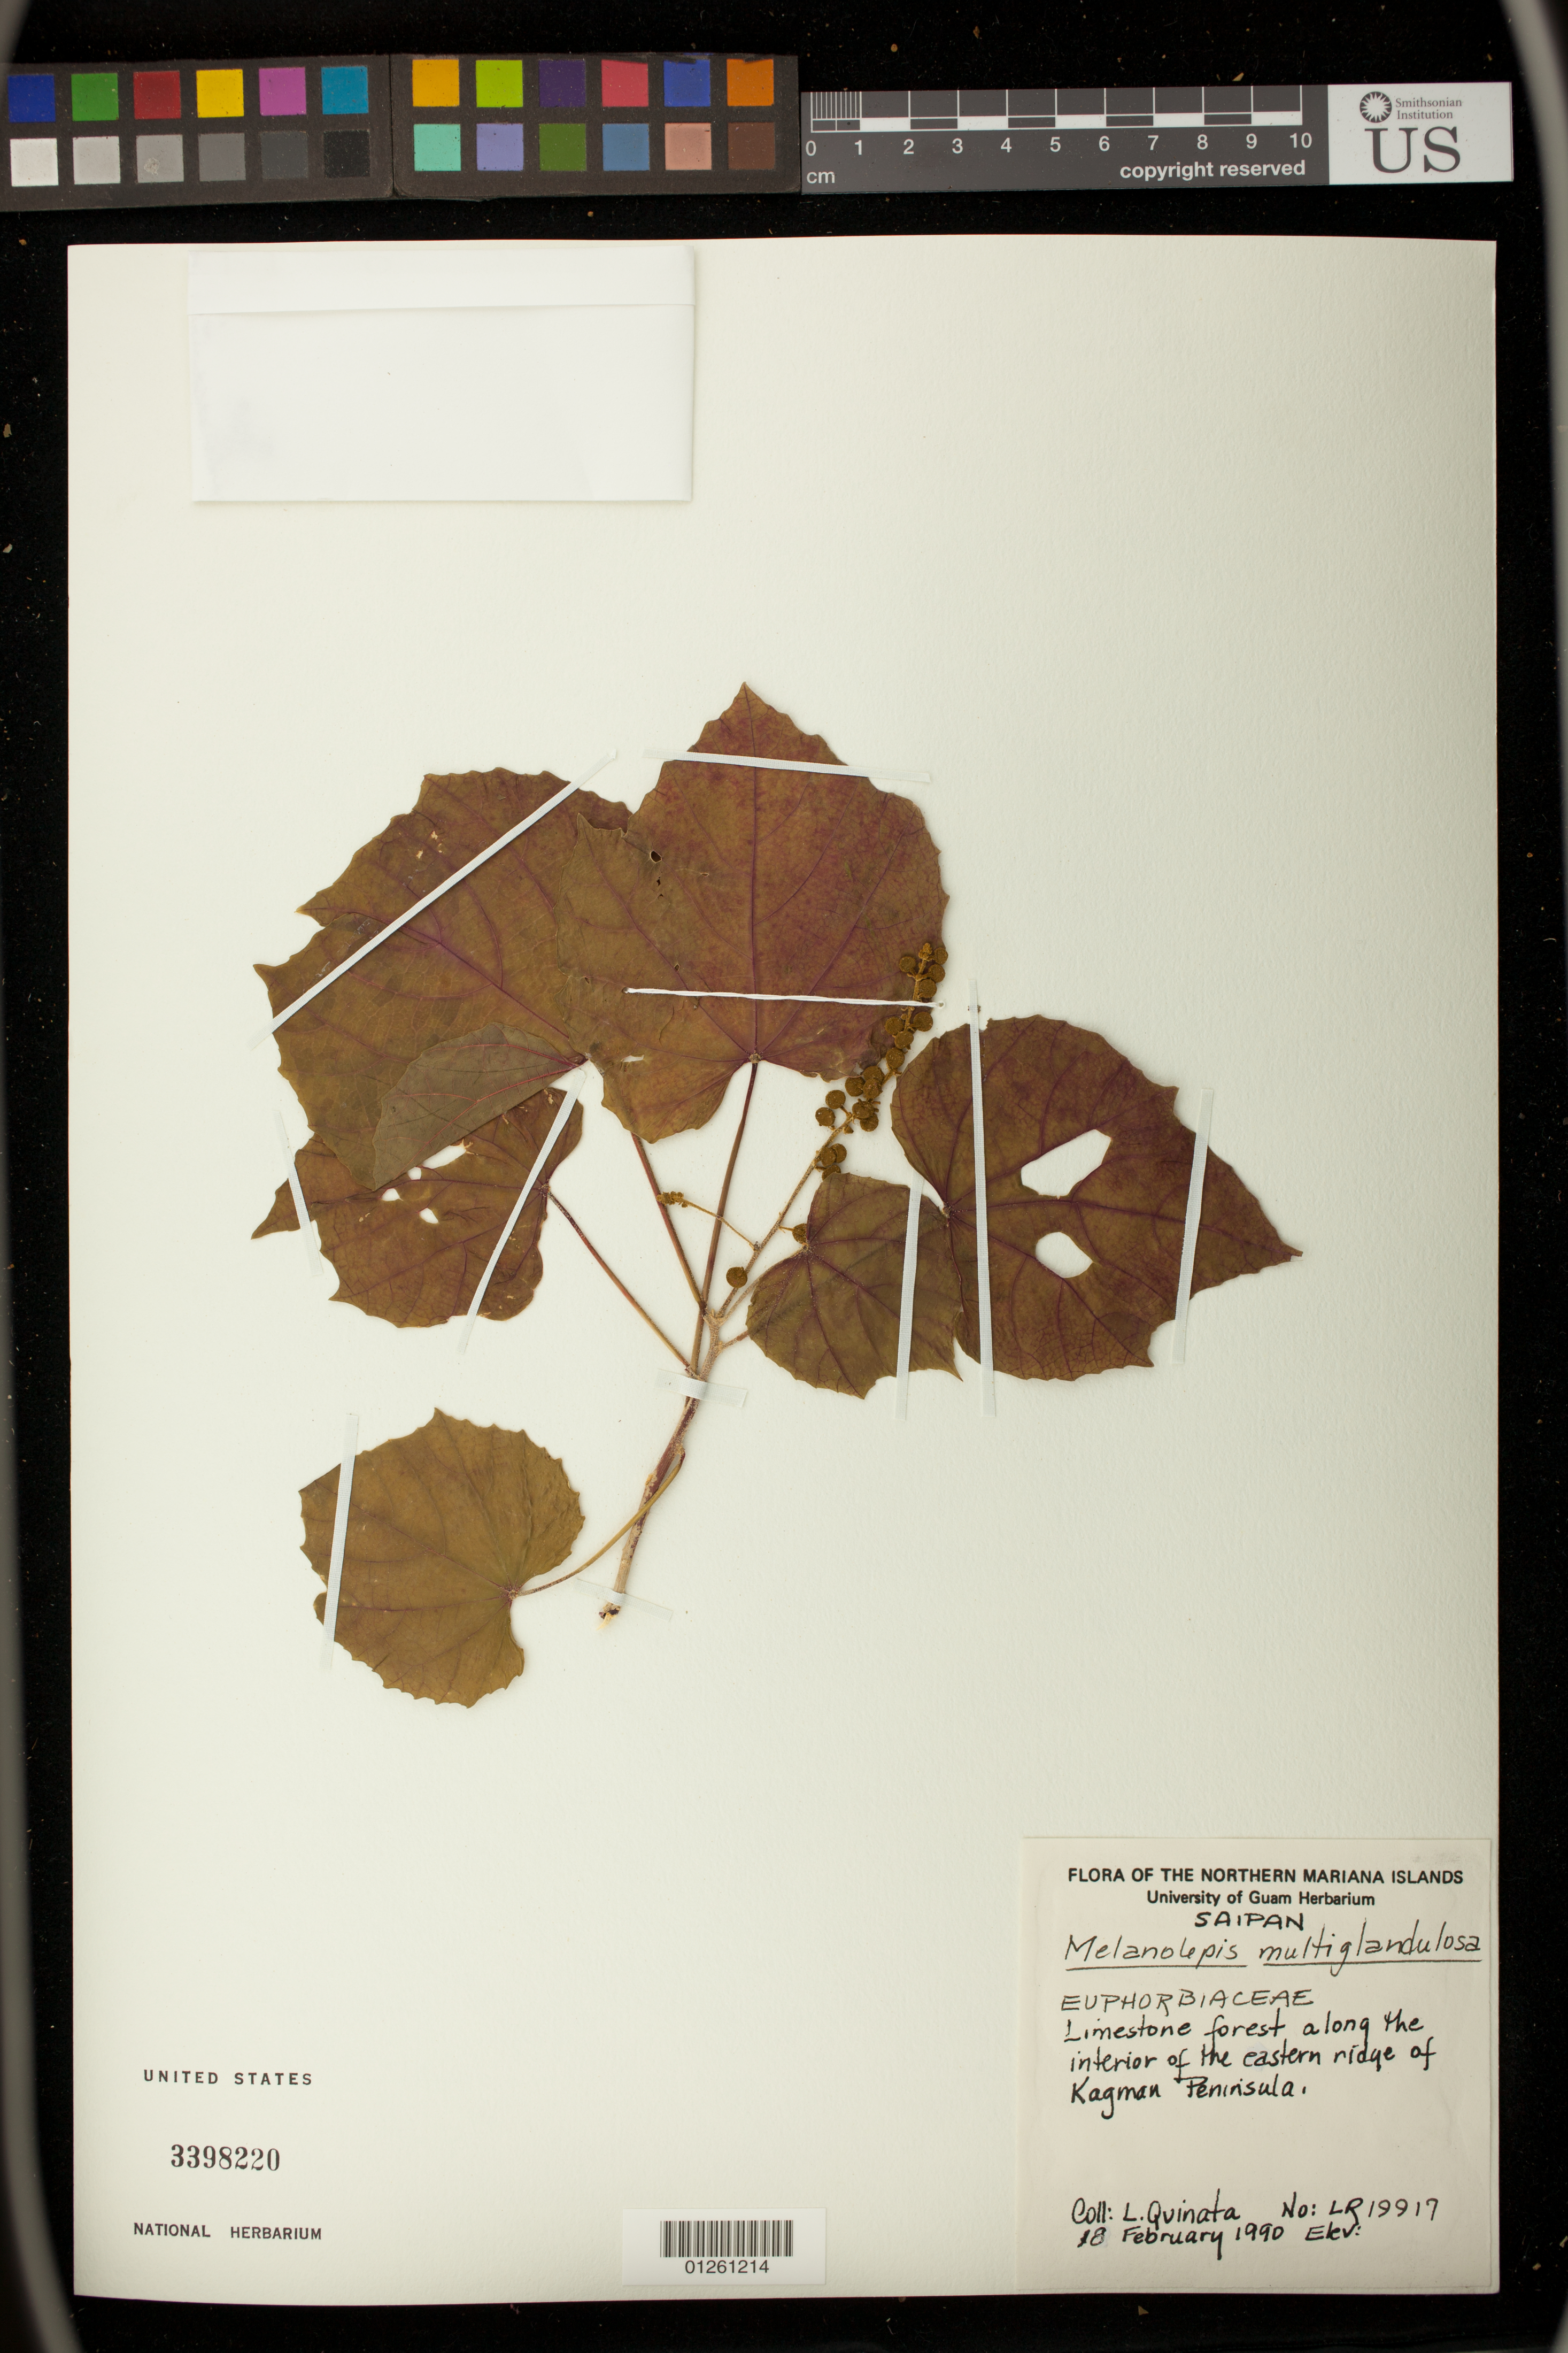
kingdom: Plantae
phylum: Tracheophyta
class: Magnoliopsida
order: Malpighiales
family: Euphorbiaceae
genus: Melanolepis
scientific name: Melanolepis multiglandulosa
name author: (Reinw. ex Blume) Rchb. f. & Zoll.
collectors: L. Quinata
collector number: LR19917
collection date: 1990-02-18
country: Northern Mariana Islands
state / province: Saipan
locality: Interior of the eastern ridge of Kagman Peninsula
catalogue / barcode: US 3398220